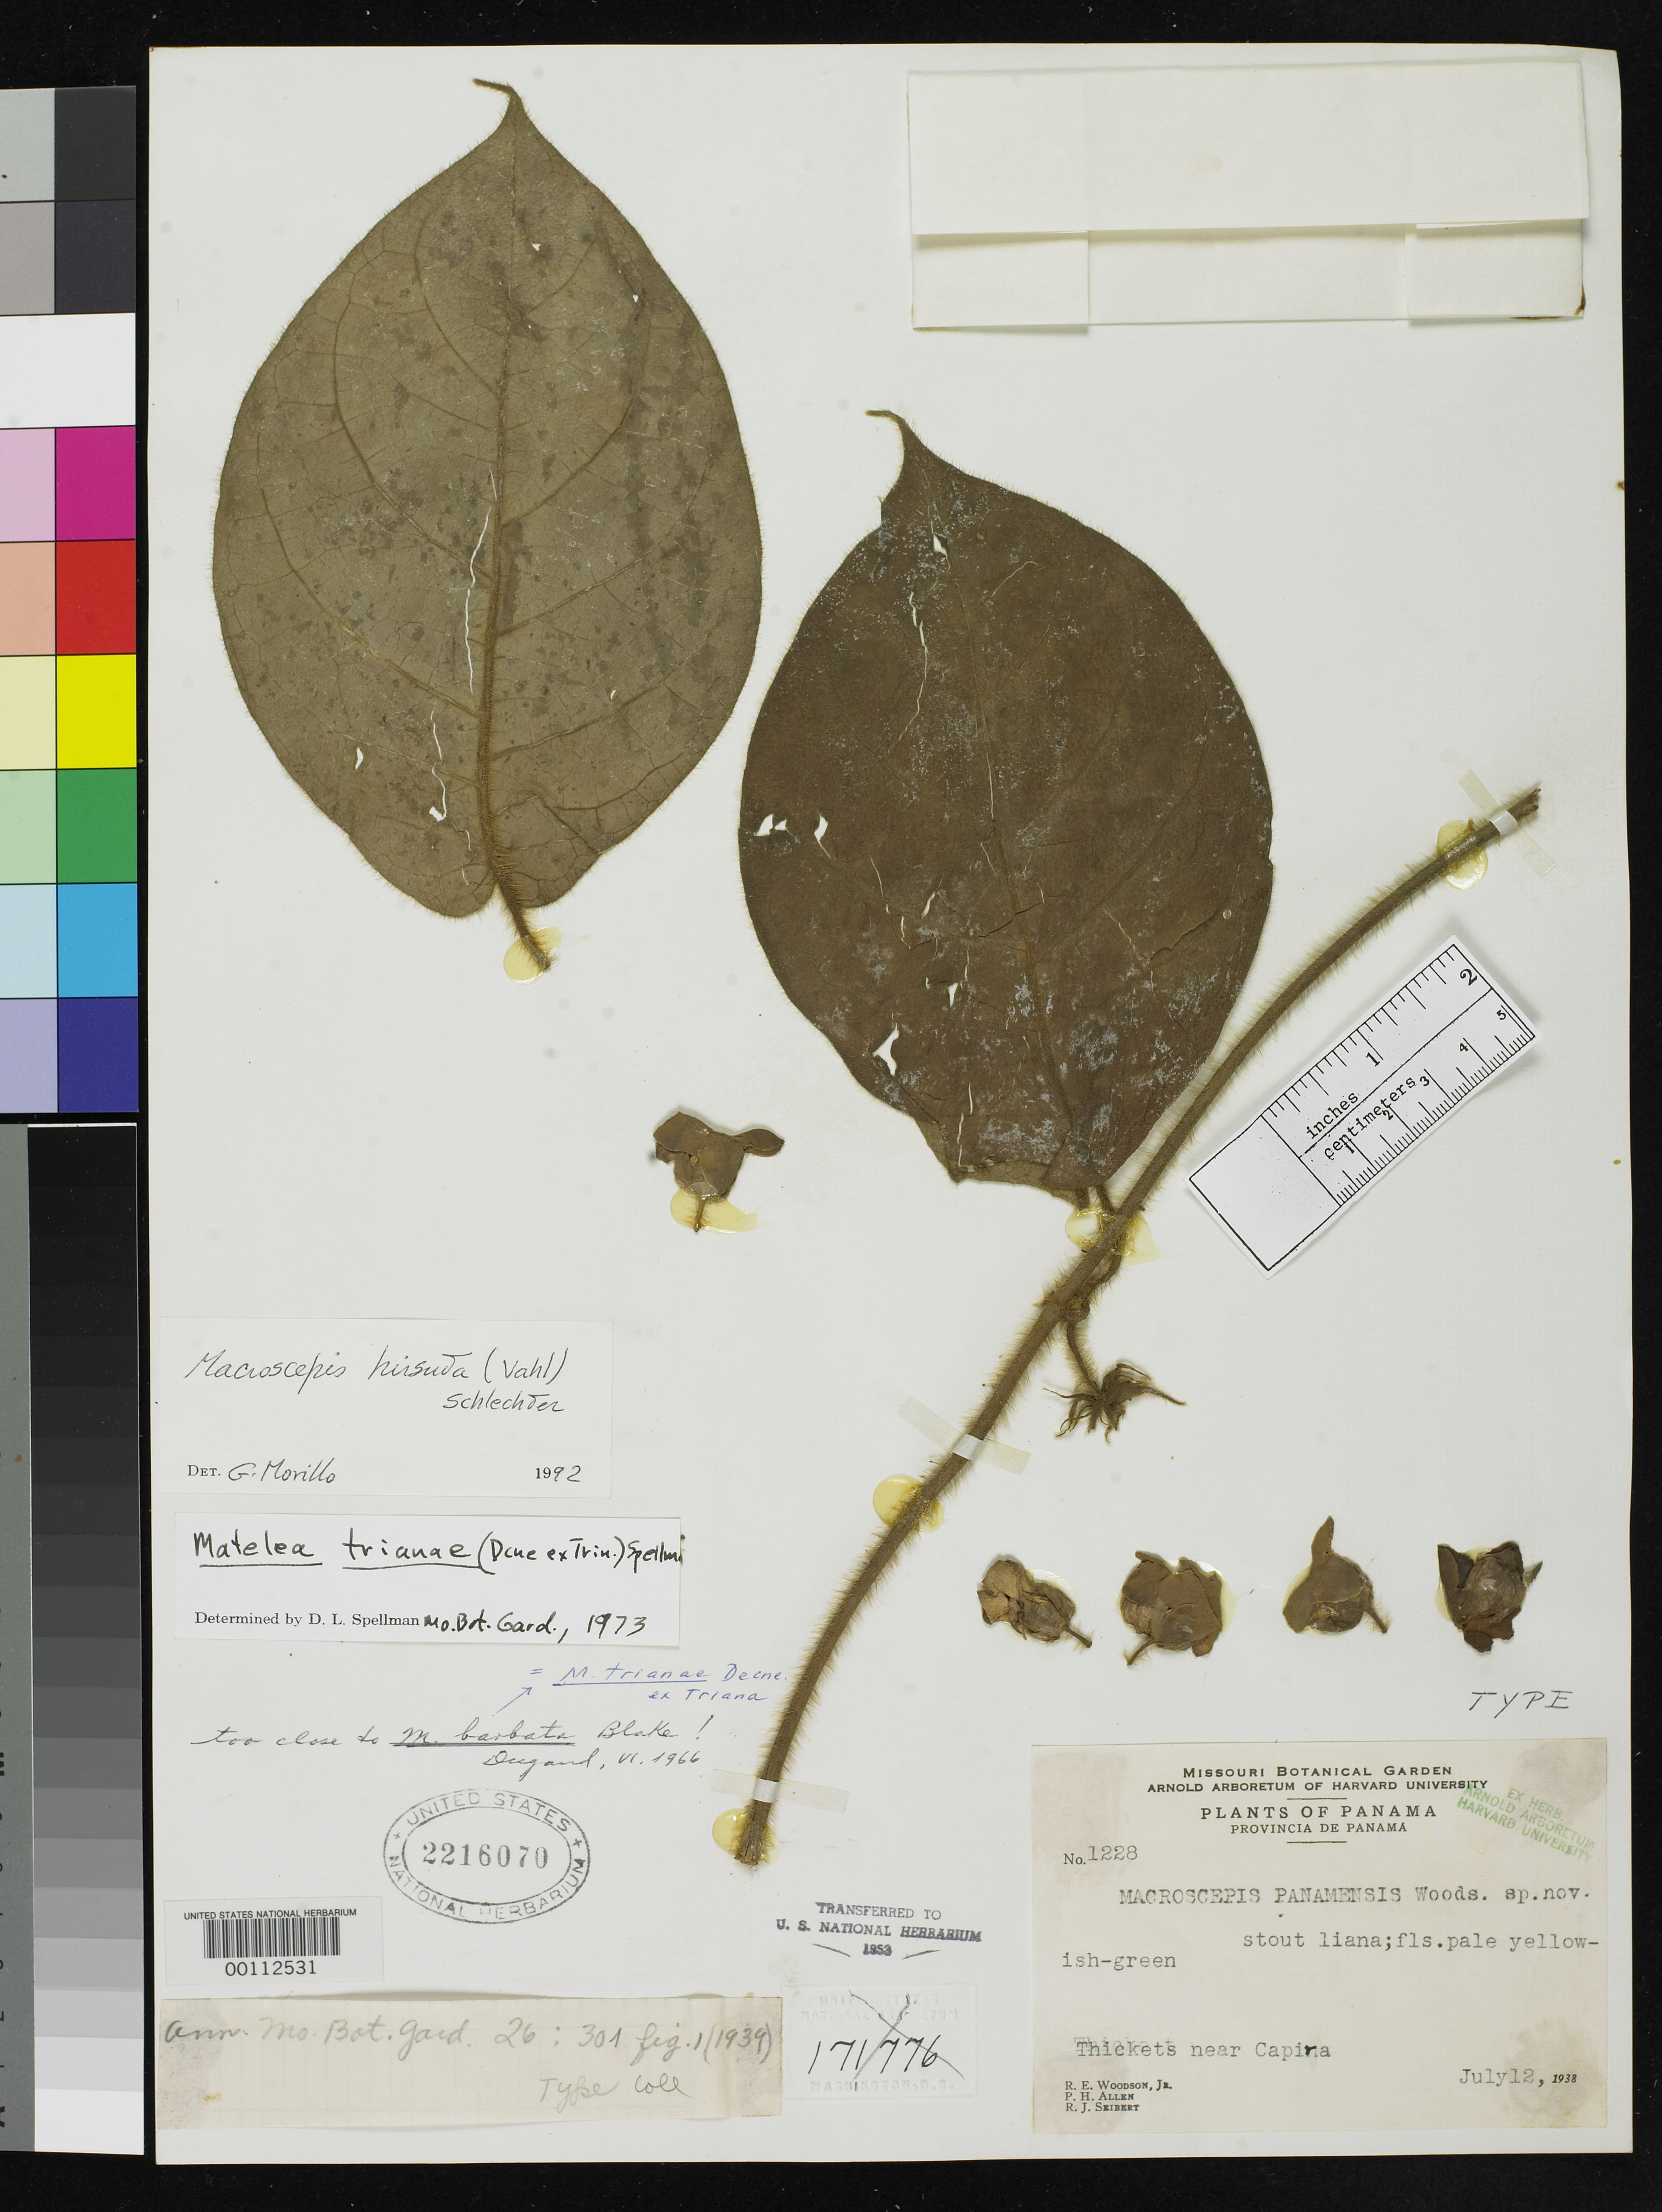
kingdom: Plantae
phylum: Tracheophyta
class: Magnoliopsida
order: Gentianales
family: Apocynaceae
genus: Macroscepis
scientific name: Macroscepis panamensis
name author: Woodson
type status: Isotype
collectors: R. E. Woodson, P. H. Allen & R. J. Seibert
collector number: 1228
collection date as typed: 12 Jul 1938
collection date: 1938-07-12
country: Panama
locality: Near Capira.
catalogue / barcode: US 2216070